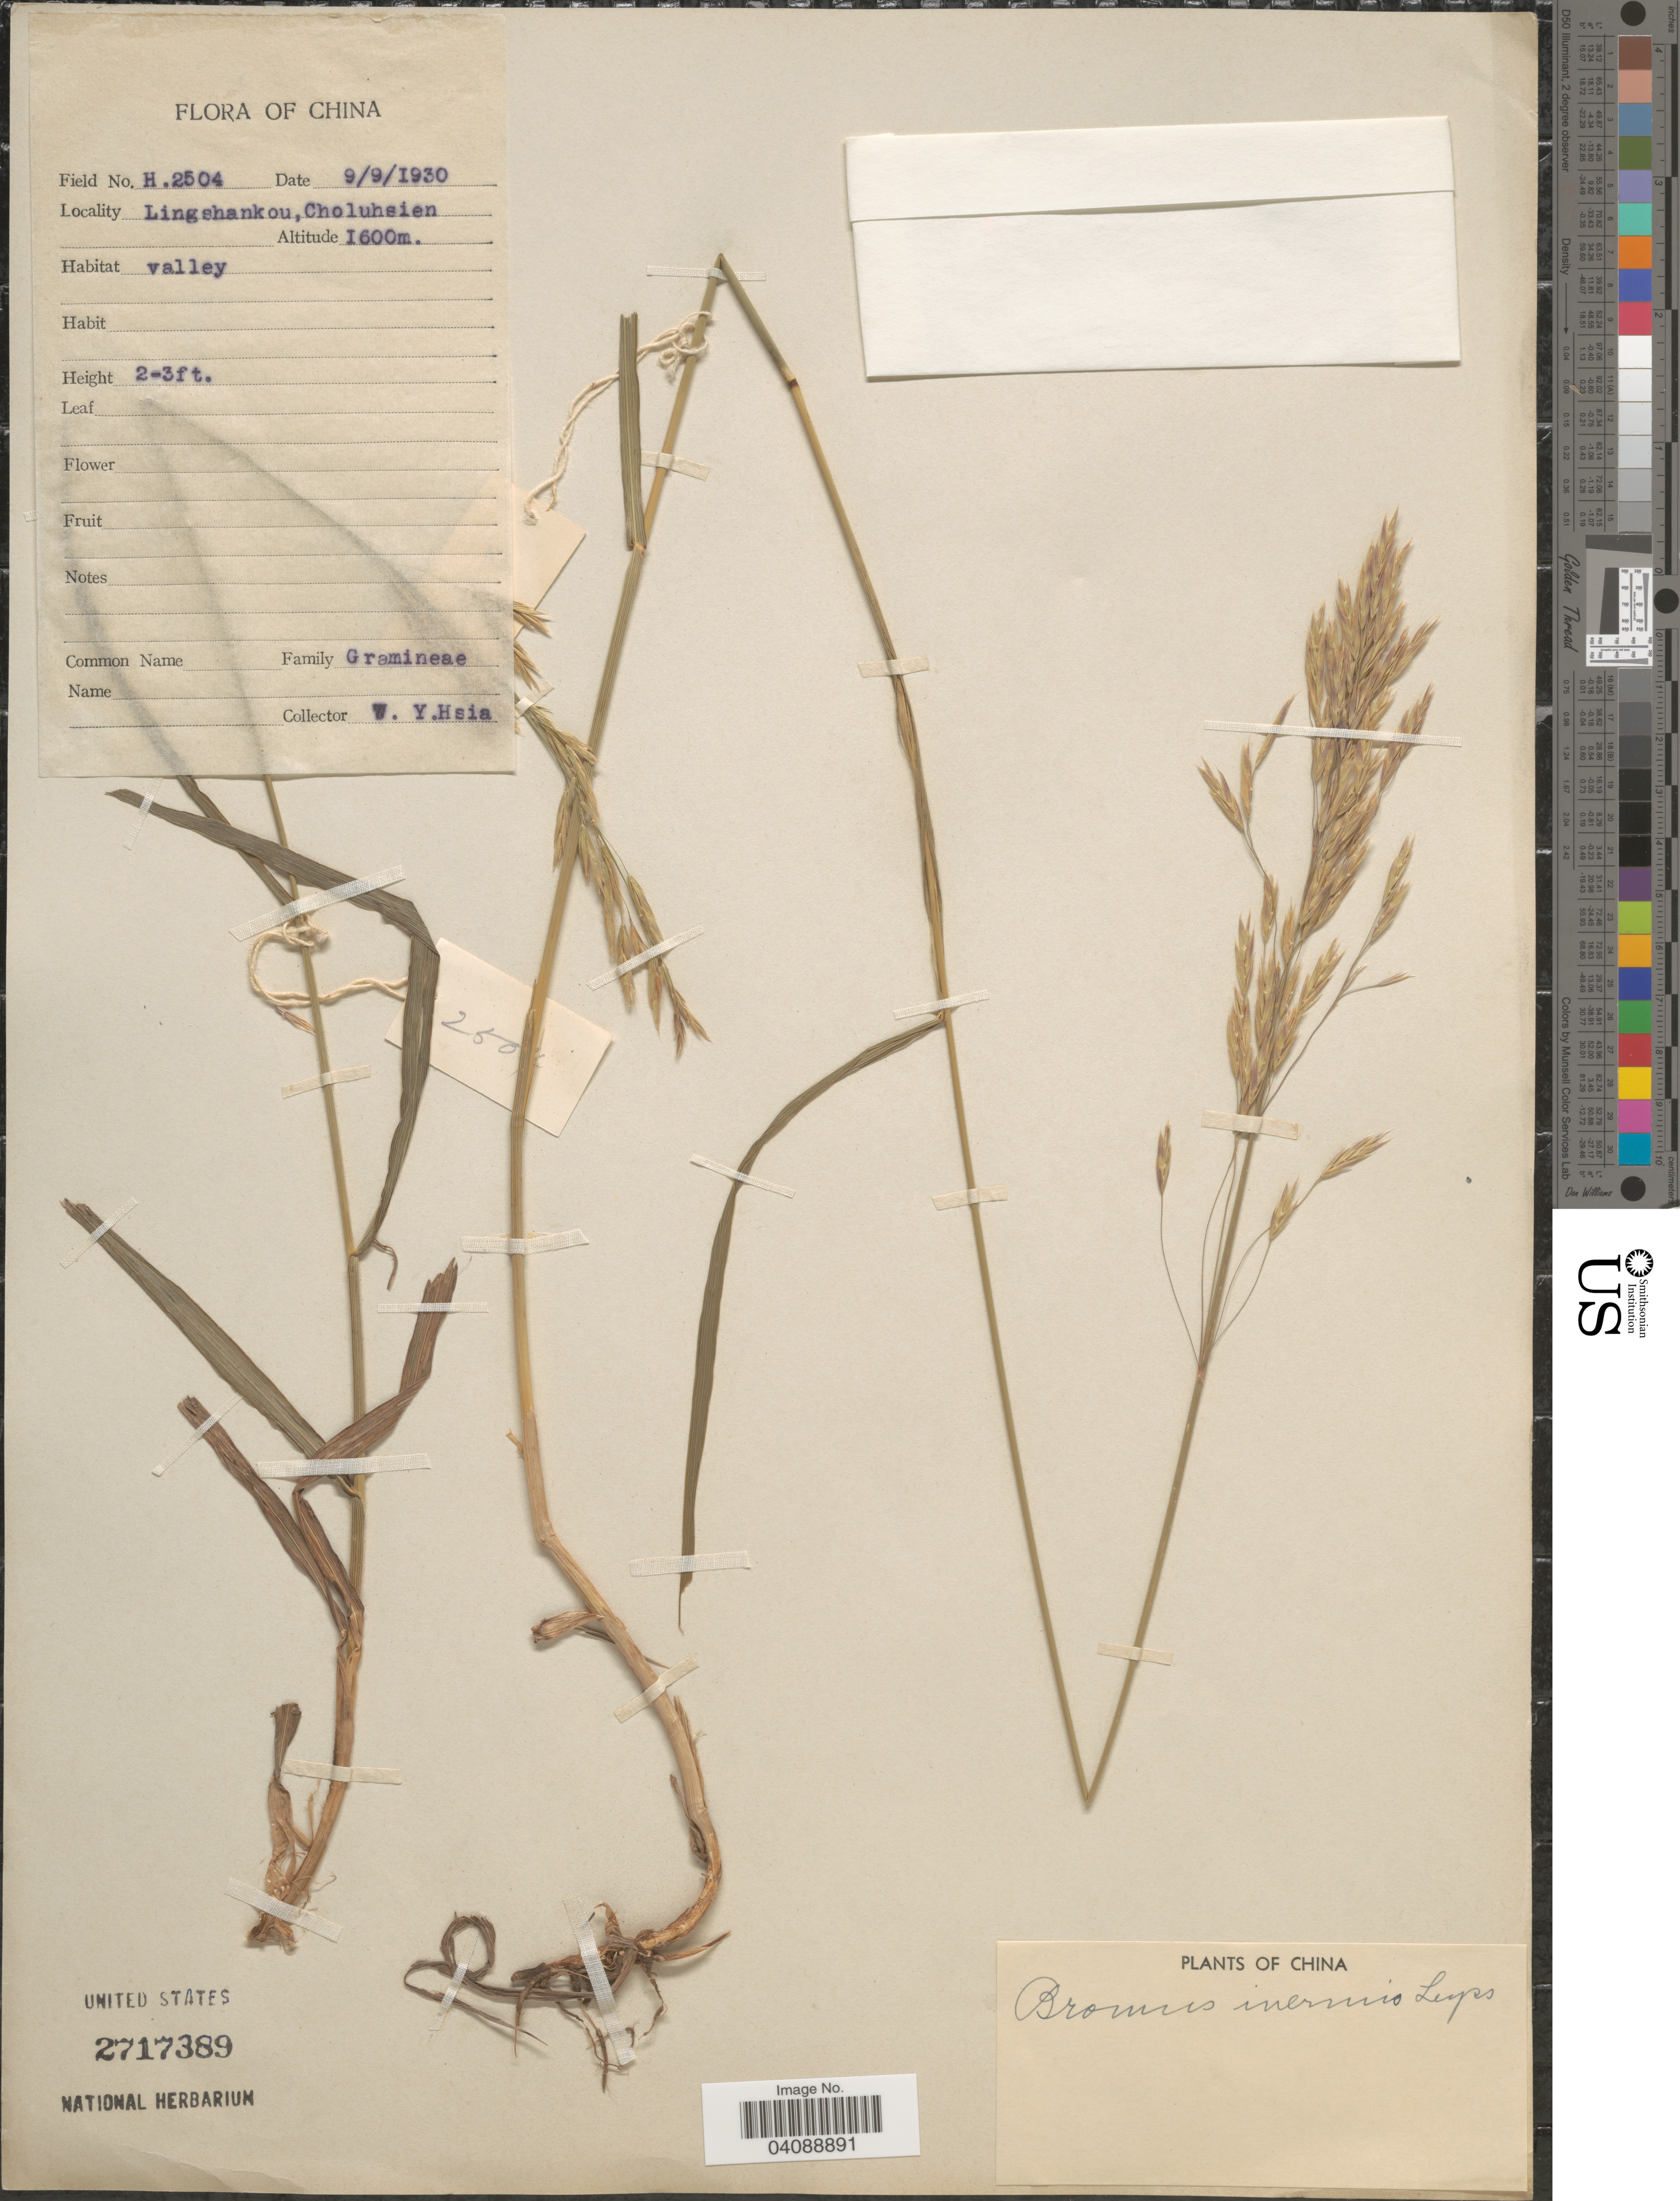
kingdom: Plantae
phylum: Tracheophyta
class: Liliopsida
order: Poales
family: Poaceae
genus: Bromus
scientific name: Bromus inermis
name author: Leyss.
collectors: W. Hsia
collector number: H2504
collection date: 1930-09-09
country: China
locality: Lingshankou, Choluhsien.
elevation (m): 1600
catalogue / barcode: US 2717389